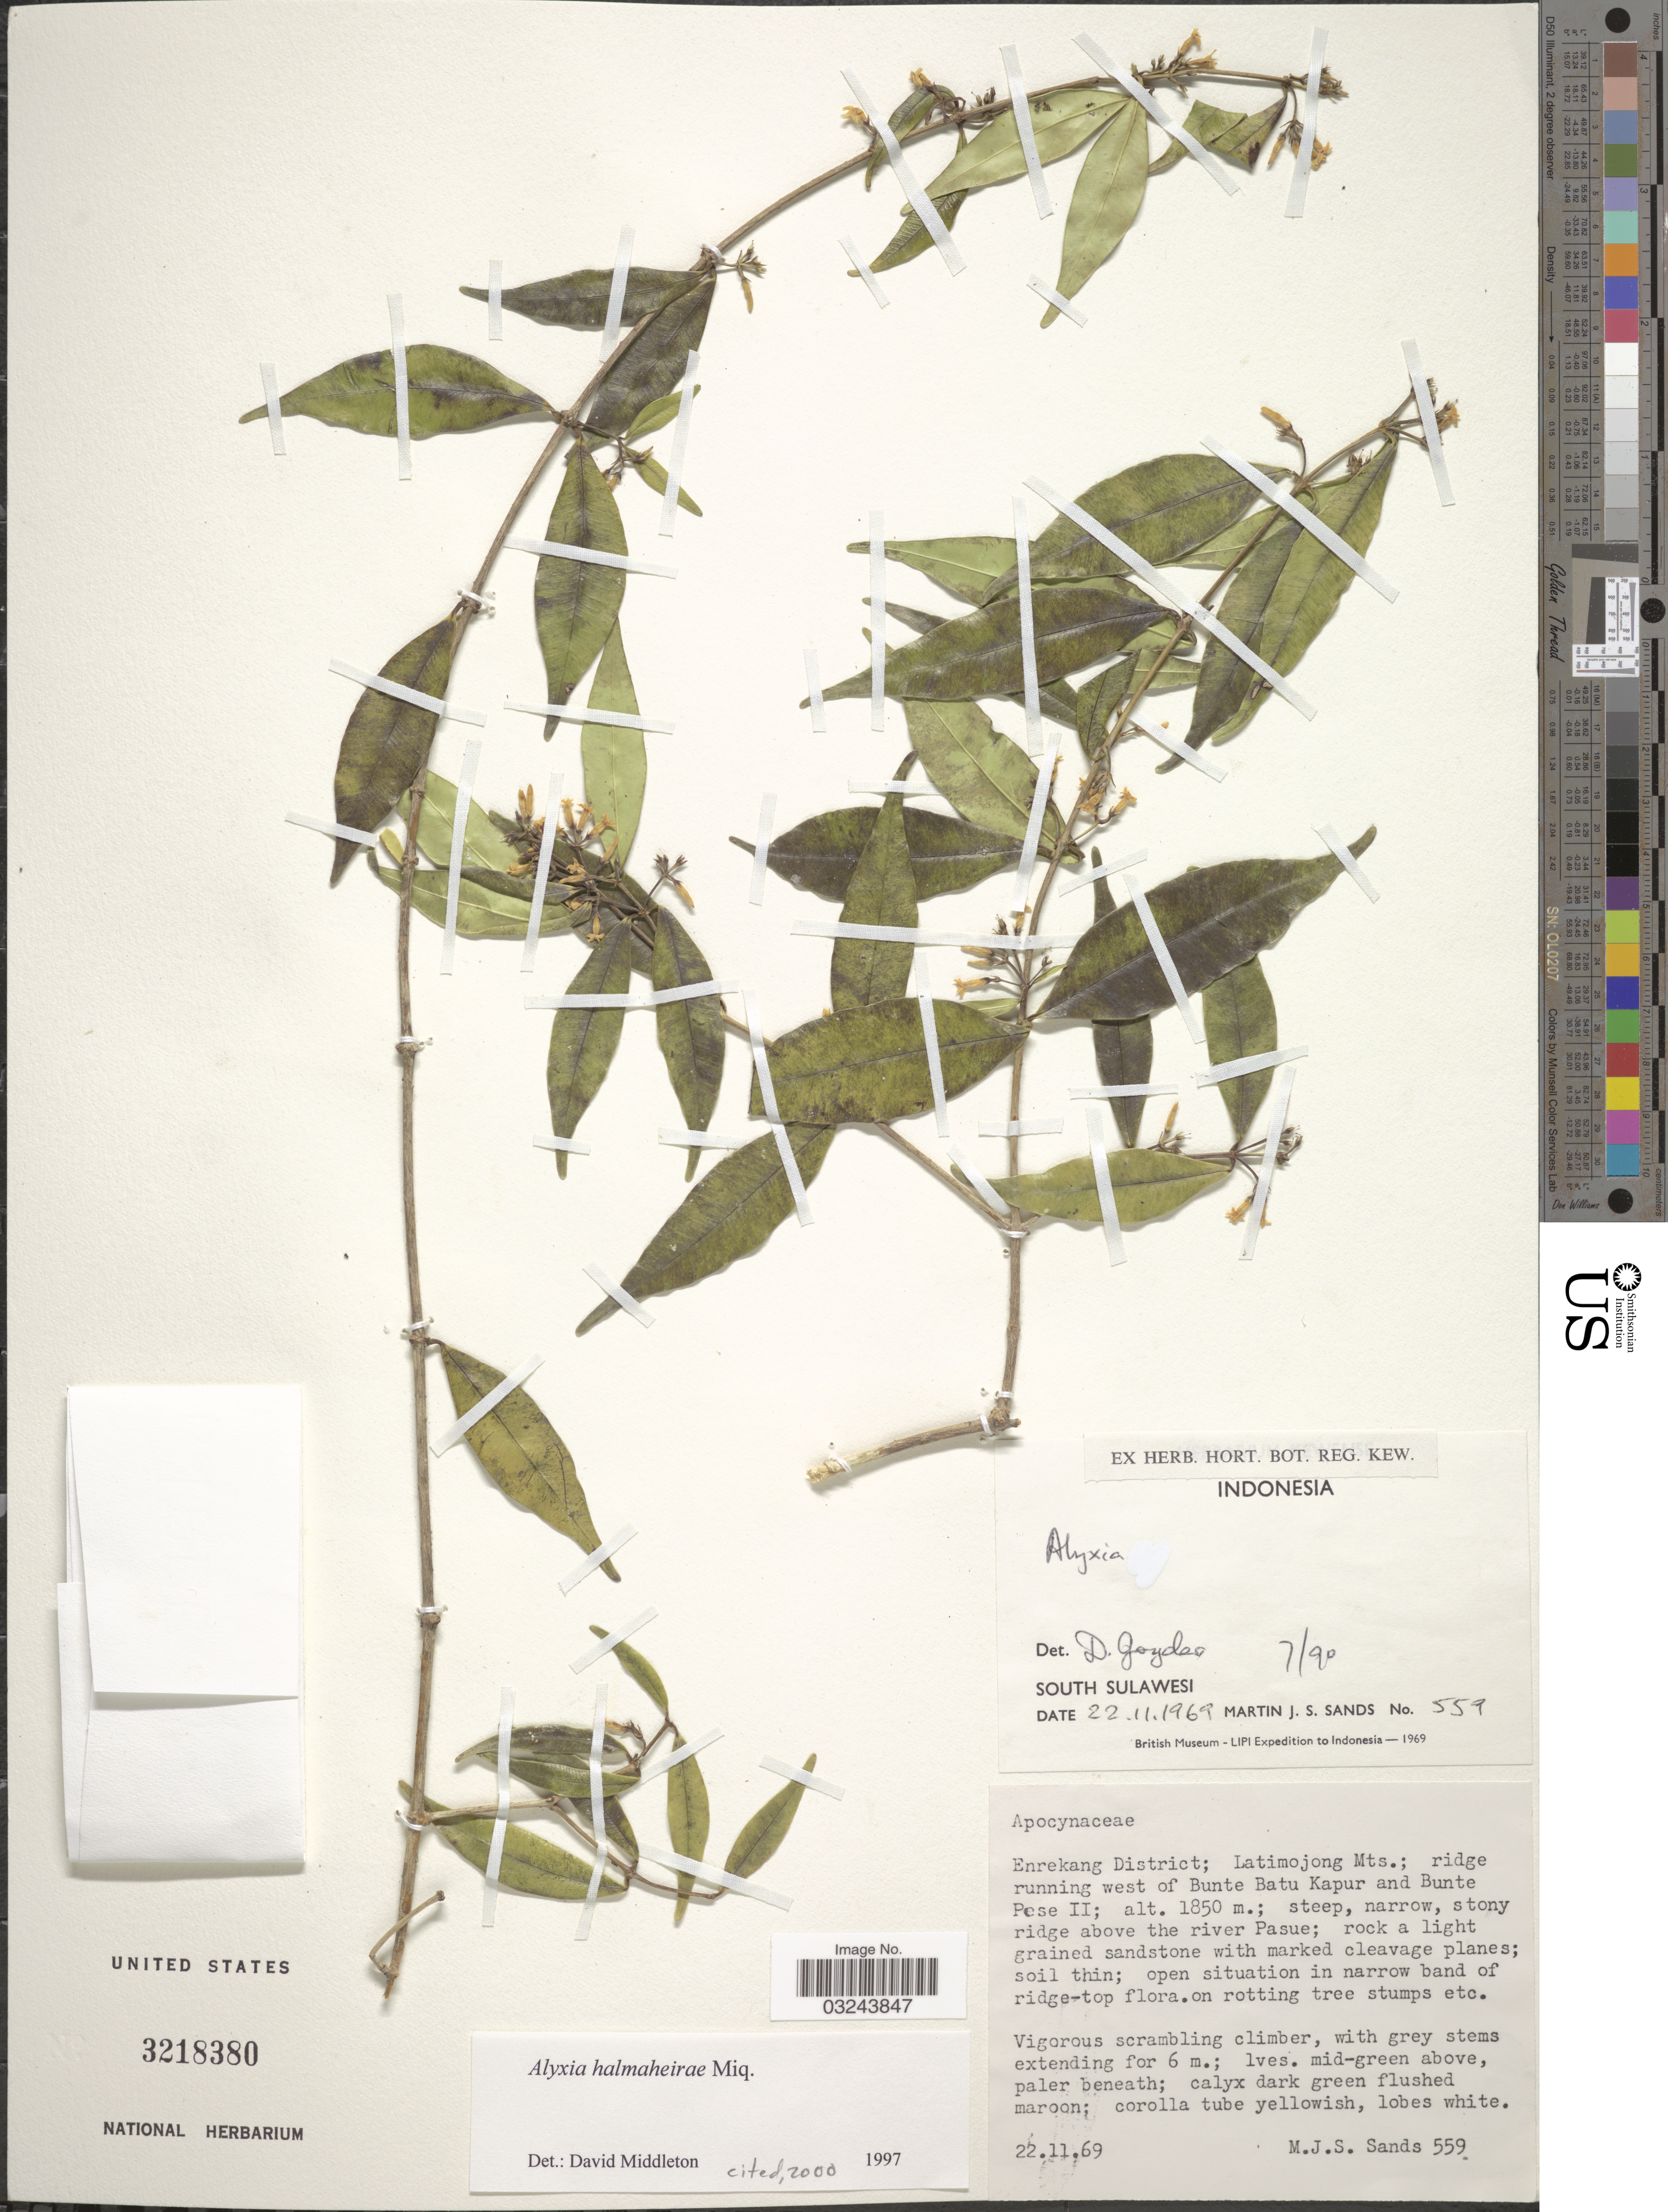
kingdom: Plantae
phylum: Tracheophyta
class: Magnoliopsida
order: Gentianales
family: Apocynaceae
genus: Alyxia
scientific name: Alyxia halmaheirae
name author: Miq.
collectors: M. Sands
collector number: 559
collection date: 1969-11-22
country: Indonesia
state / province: Sulawesi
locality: South Sulawesi. Enrekang District; Latimojong Mts.; ridge running west of Bunte Batu Kapur and Bunte Pese II.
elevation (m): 1850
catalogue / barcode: US 3218380